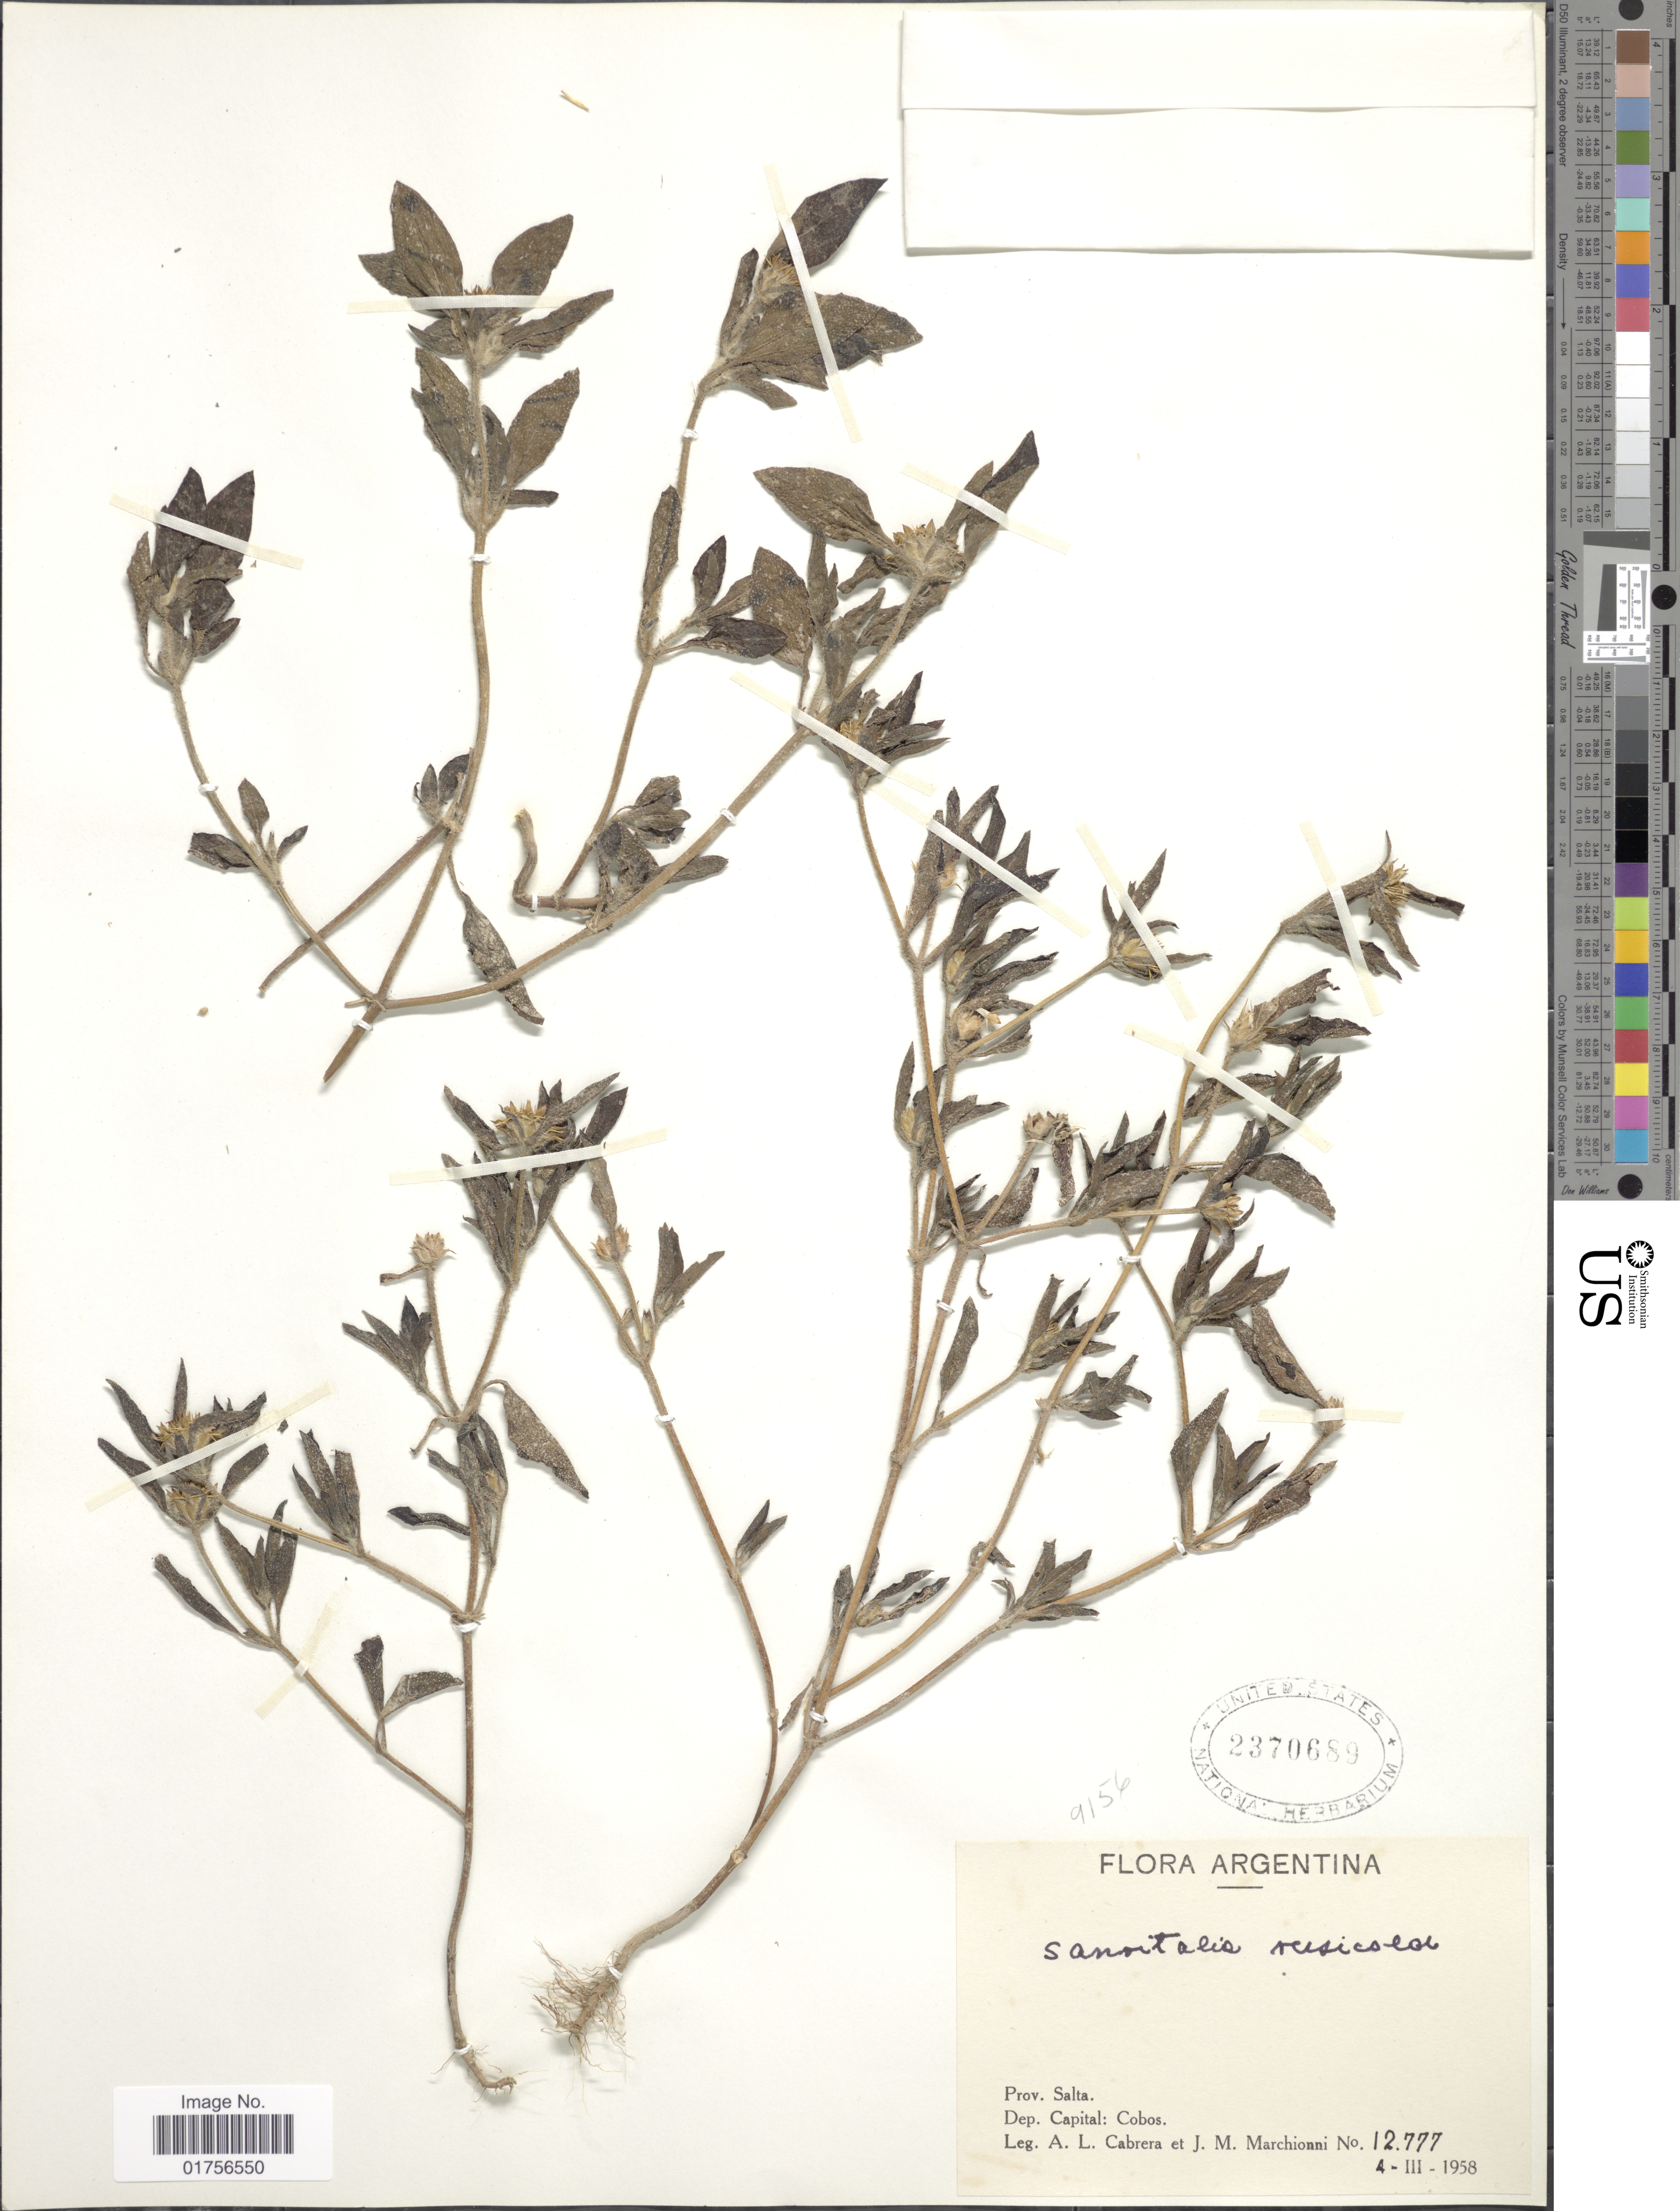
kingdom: Plantae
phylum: Tracheophyta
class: Magnoliopsida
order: Asterales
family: Asteraceae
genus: Sanvitalia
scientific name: Sanvitalia versicolor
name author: Griseb.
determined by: Skibicki, Samuel V.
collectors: A. L. Cabrera & J. Marchionni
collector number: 12777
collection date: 1958-03-04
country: Argentina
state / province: Salta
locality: Prov. Salta, Dep. Capital: Cobos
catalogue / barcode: US 2370689